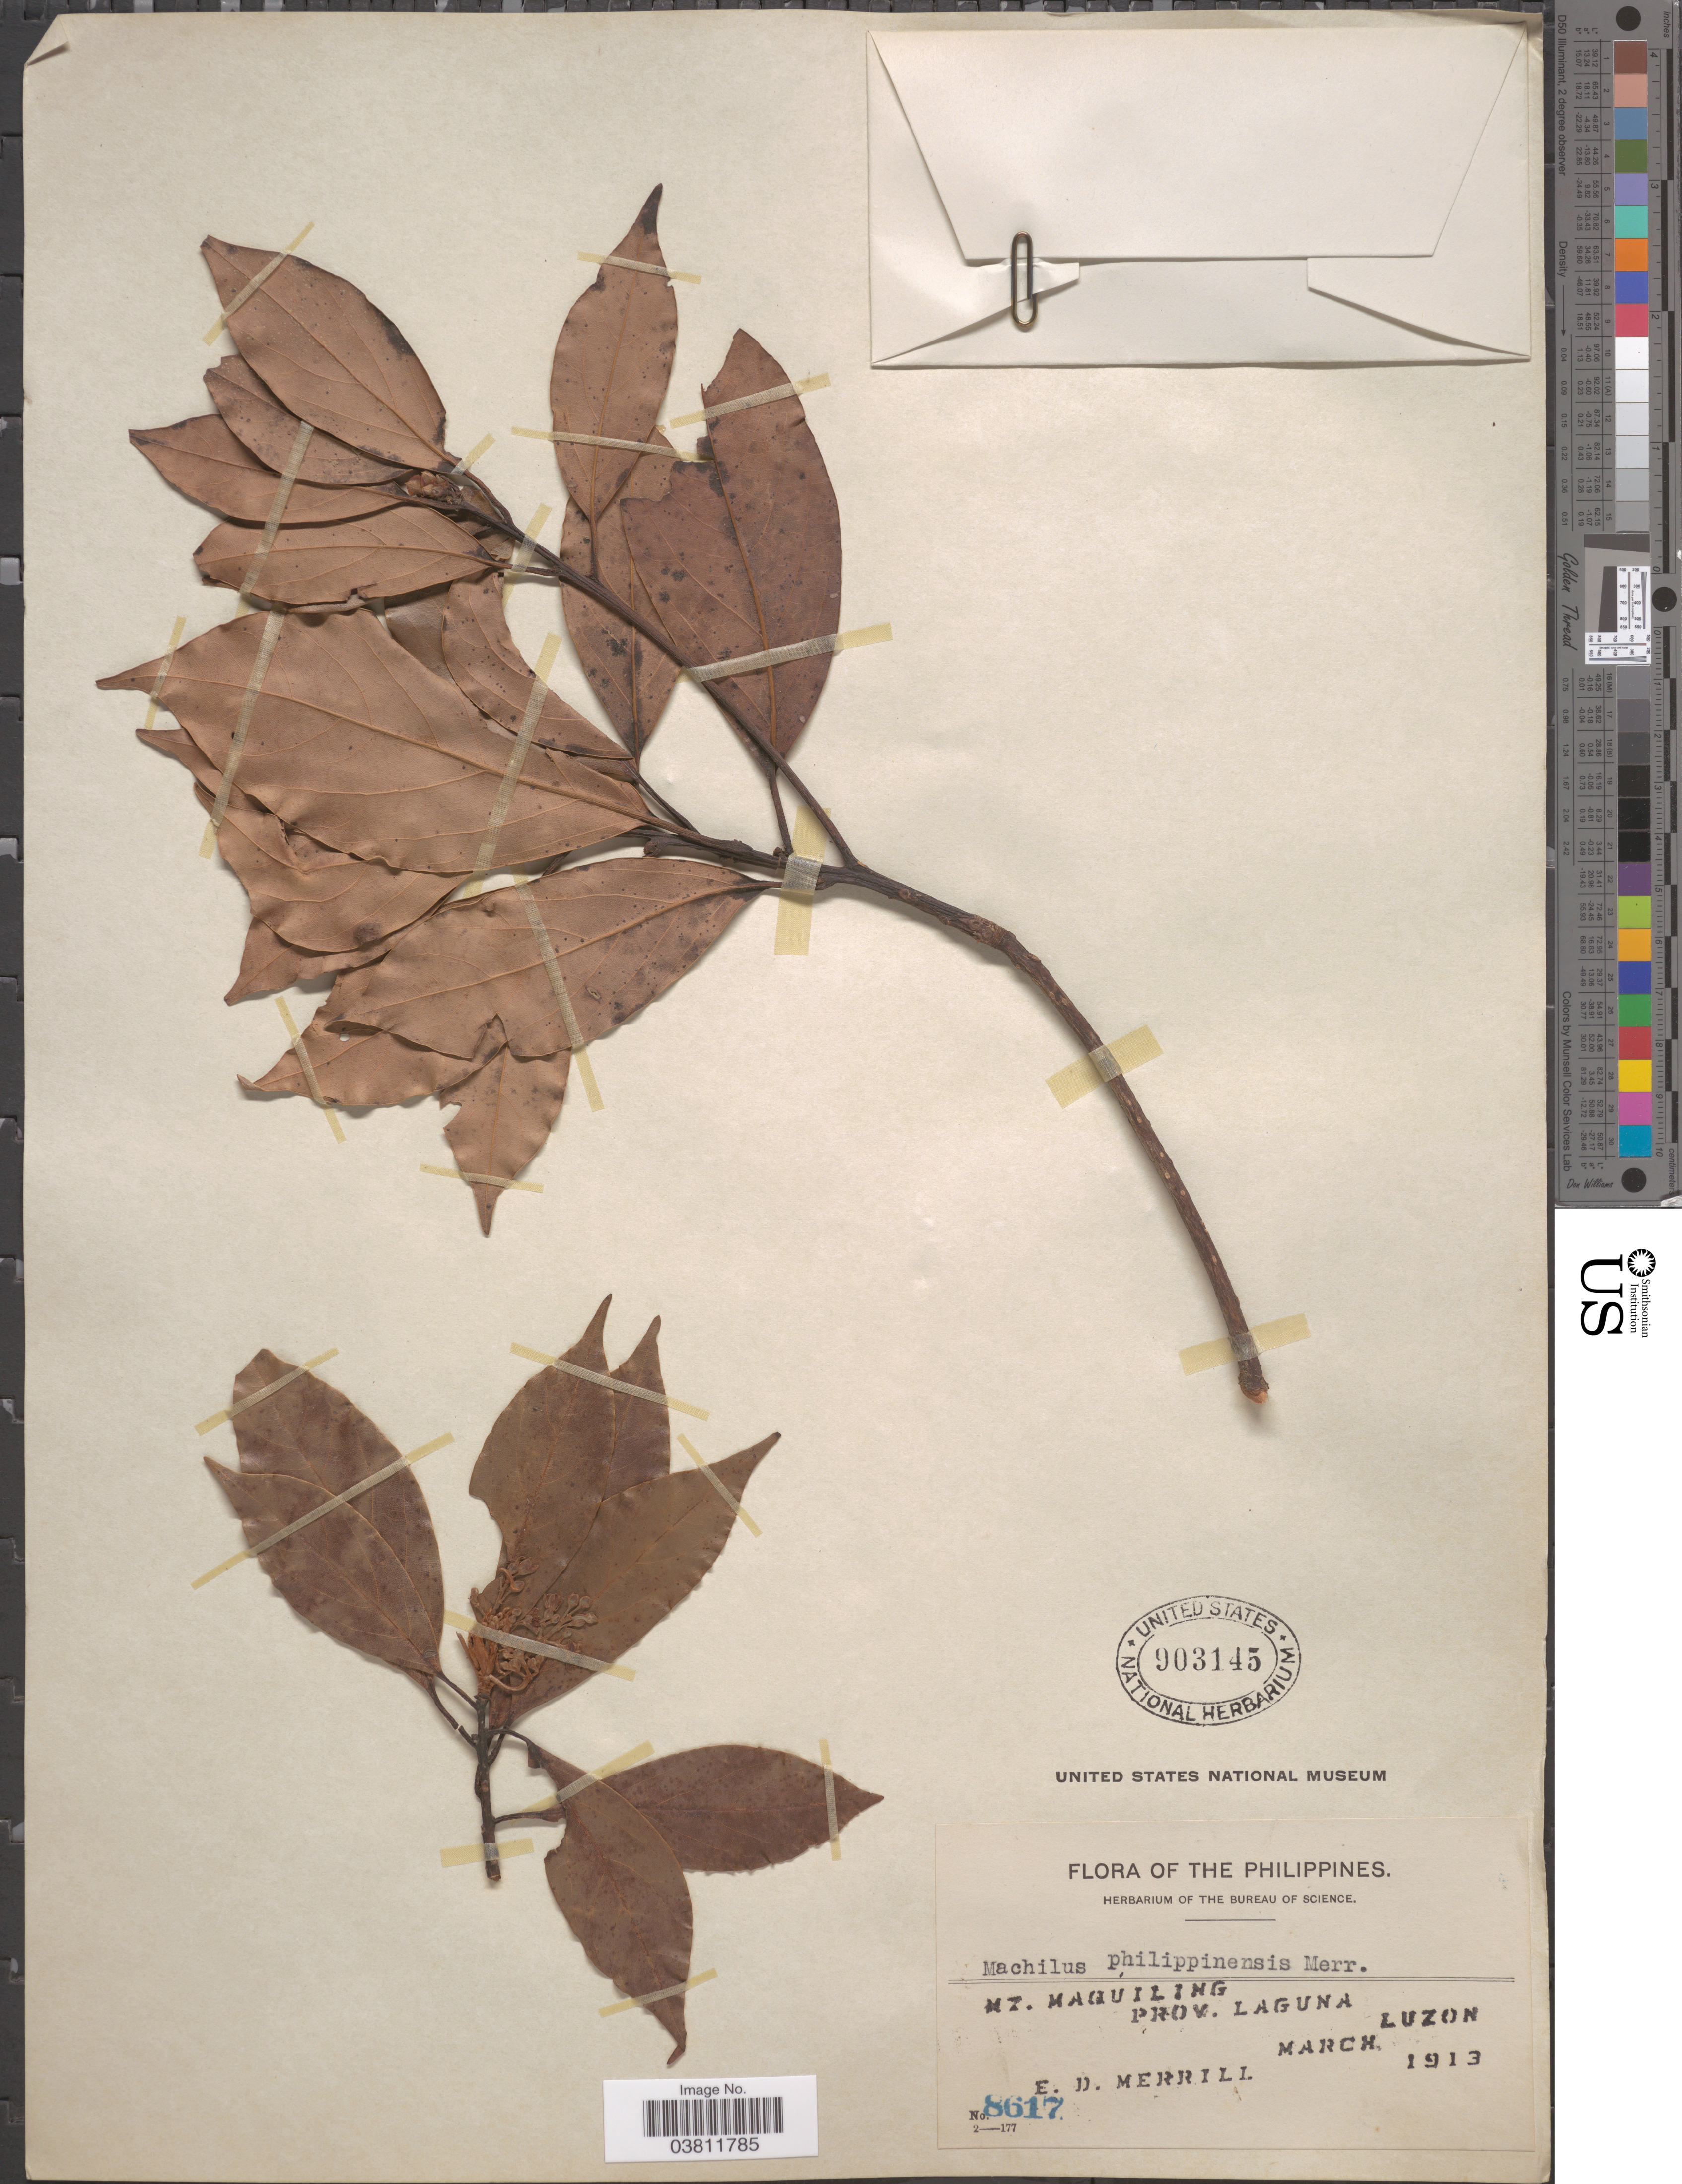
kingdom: Plantae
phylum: Tracheophyta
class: Magnoliopsida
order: Laurales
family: Lauraceae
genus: Machilus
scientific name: Machilus philippinensis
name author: Merr.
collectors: E. D. Merrill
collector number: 8617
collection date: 1913-03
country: Philippines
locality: Mt. Maquiling, Prov. Laguna, Luzon.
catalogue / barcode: US 903145